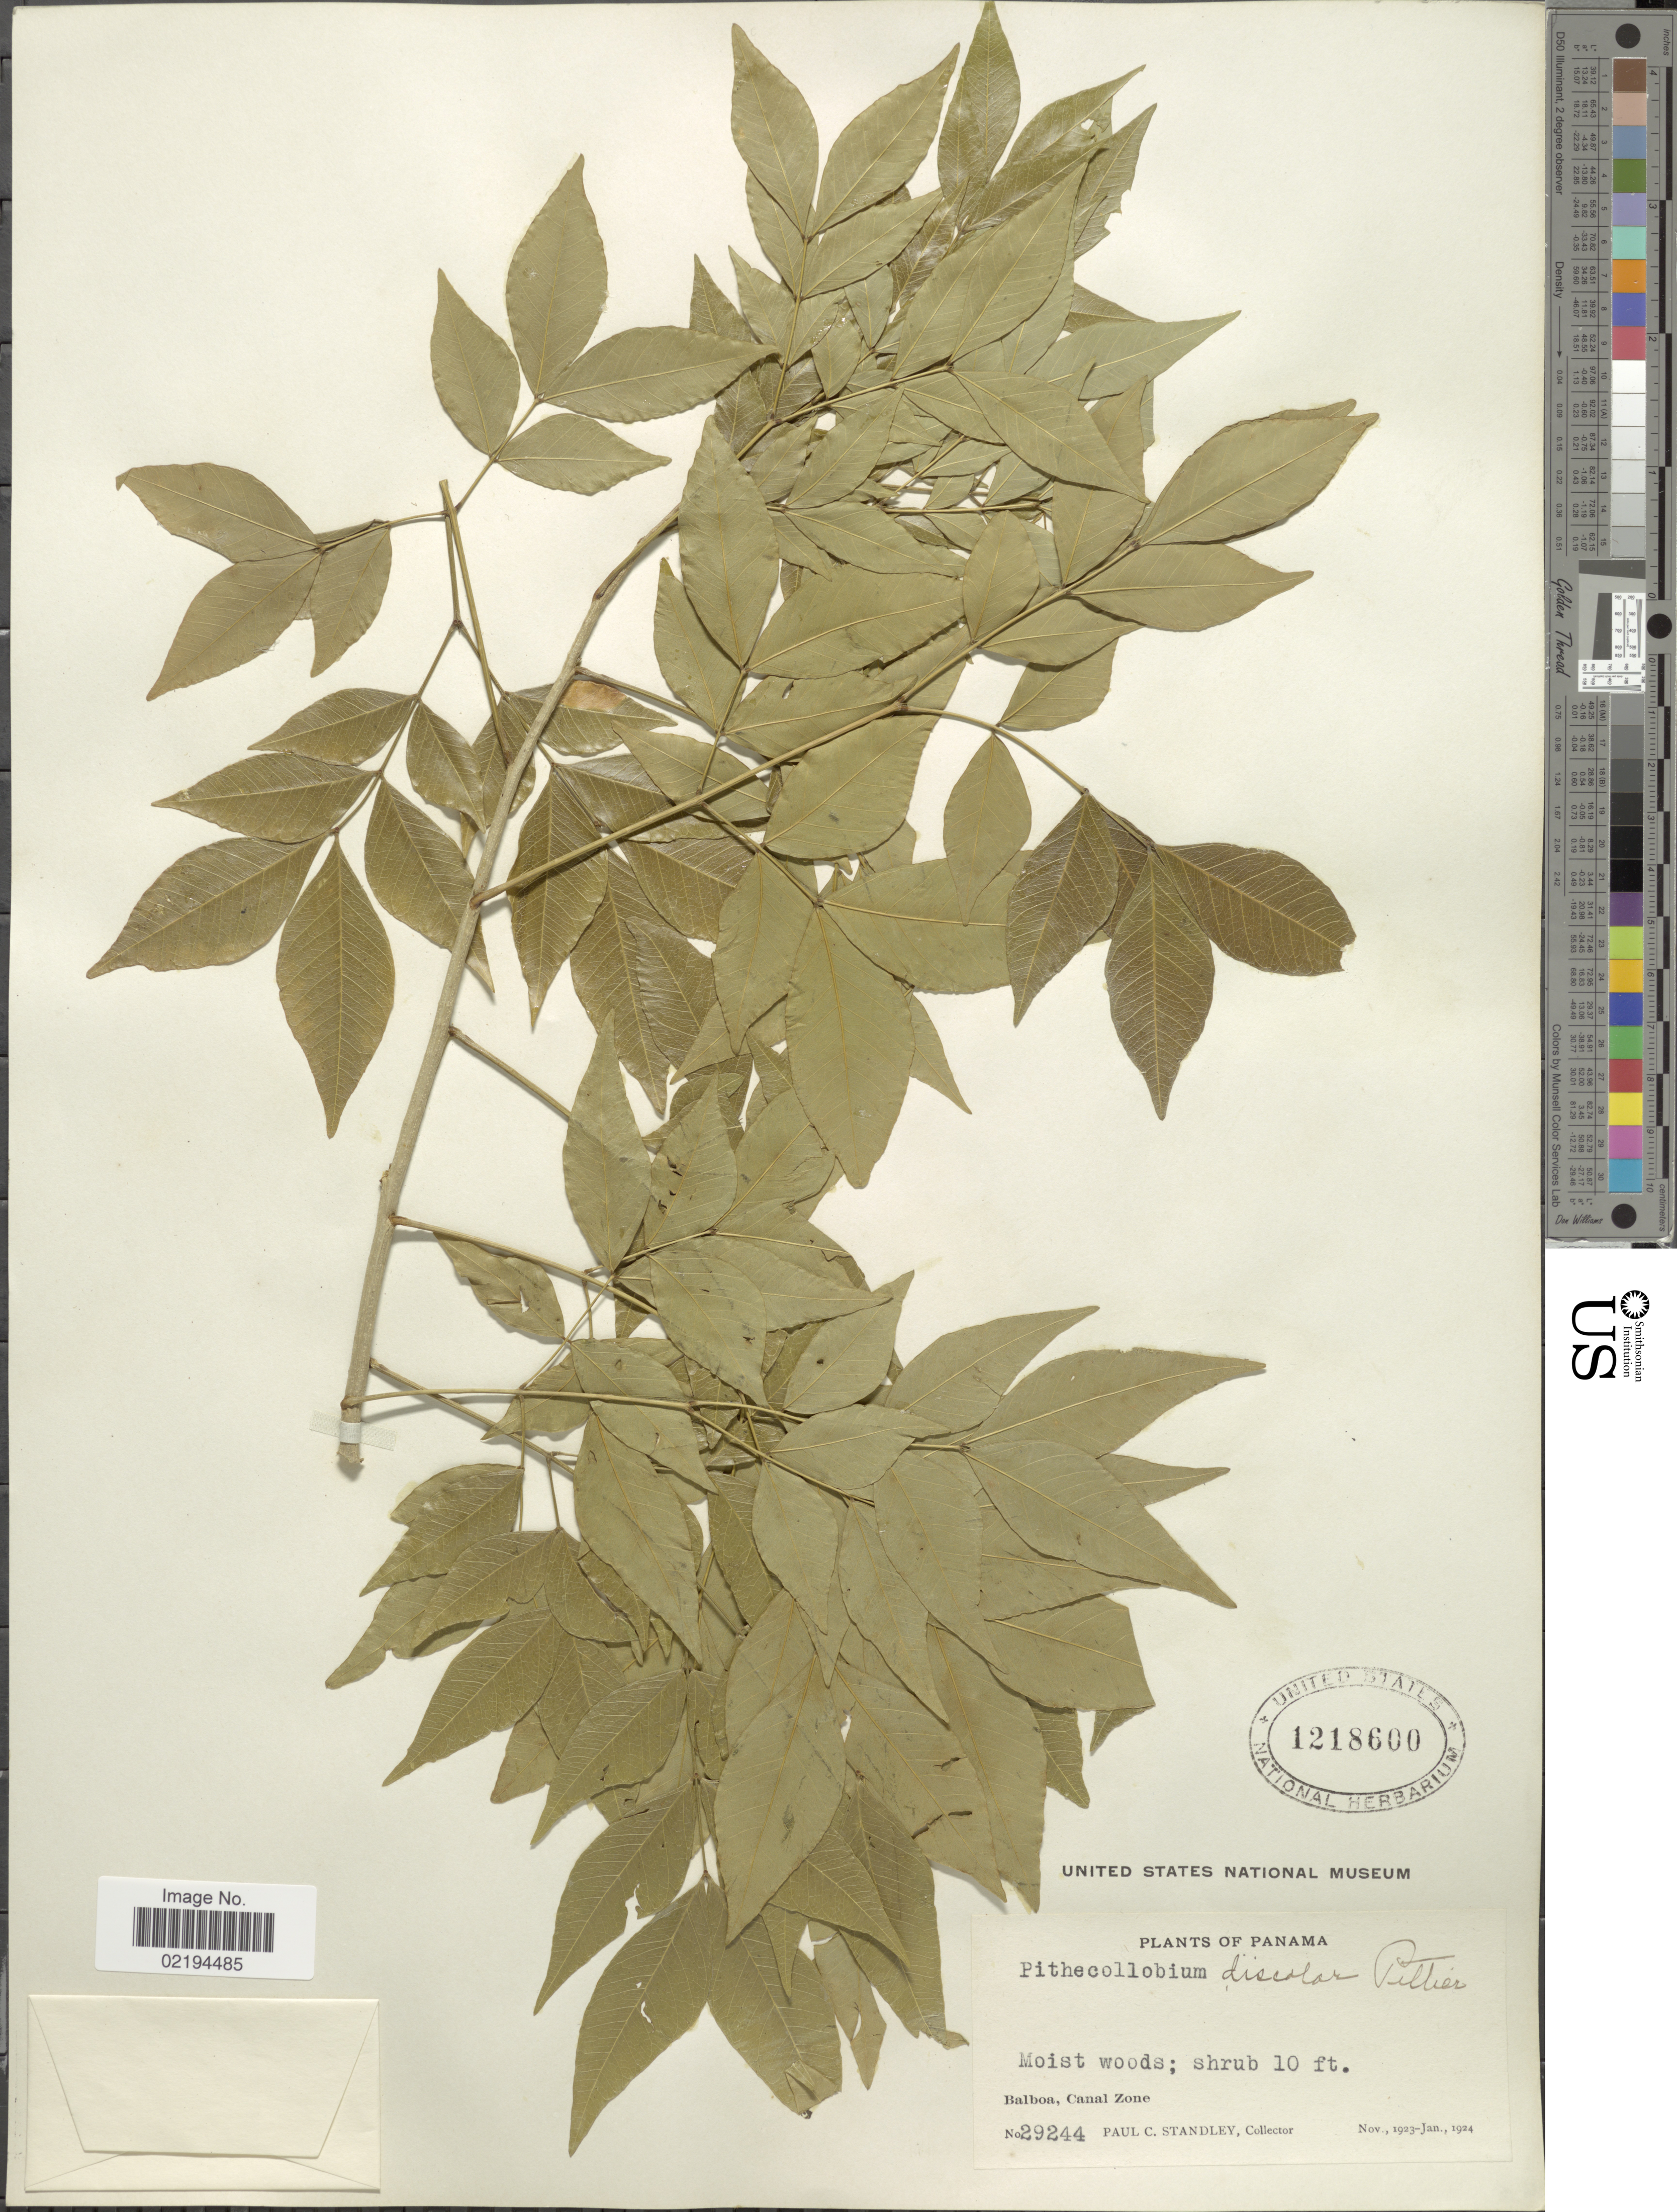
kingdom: Plantae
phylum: Tracheophyta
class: Magnoliopsida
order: Fabales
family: Fabaceae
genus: Pseudalbizzia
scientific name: Pseudalbizzia adinocephala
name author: (Donn. Sm.) Koenen & Duno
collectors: P. C. Standley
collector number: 29244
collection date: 1923-11/1924-01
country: Panama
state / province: Colón / Panamá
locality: Balboa, Canal Zone.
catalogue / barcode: US 1218600